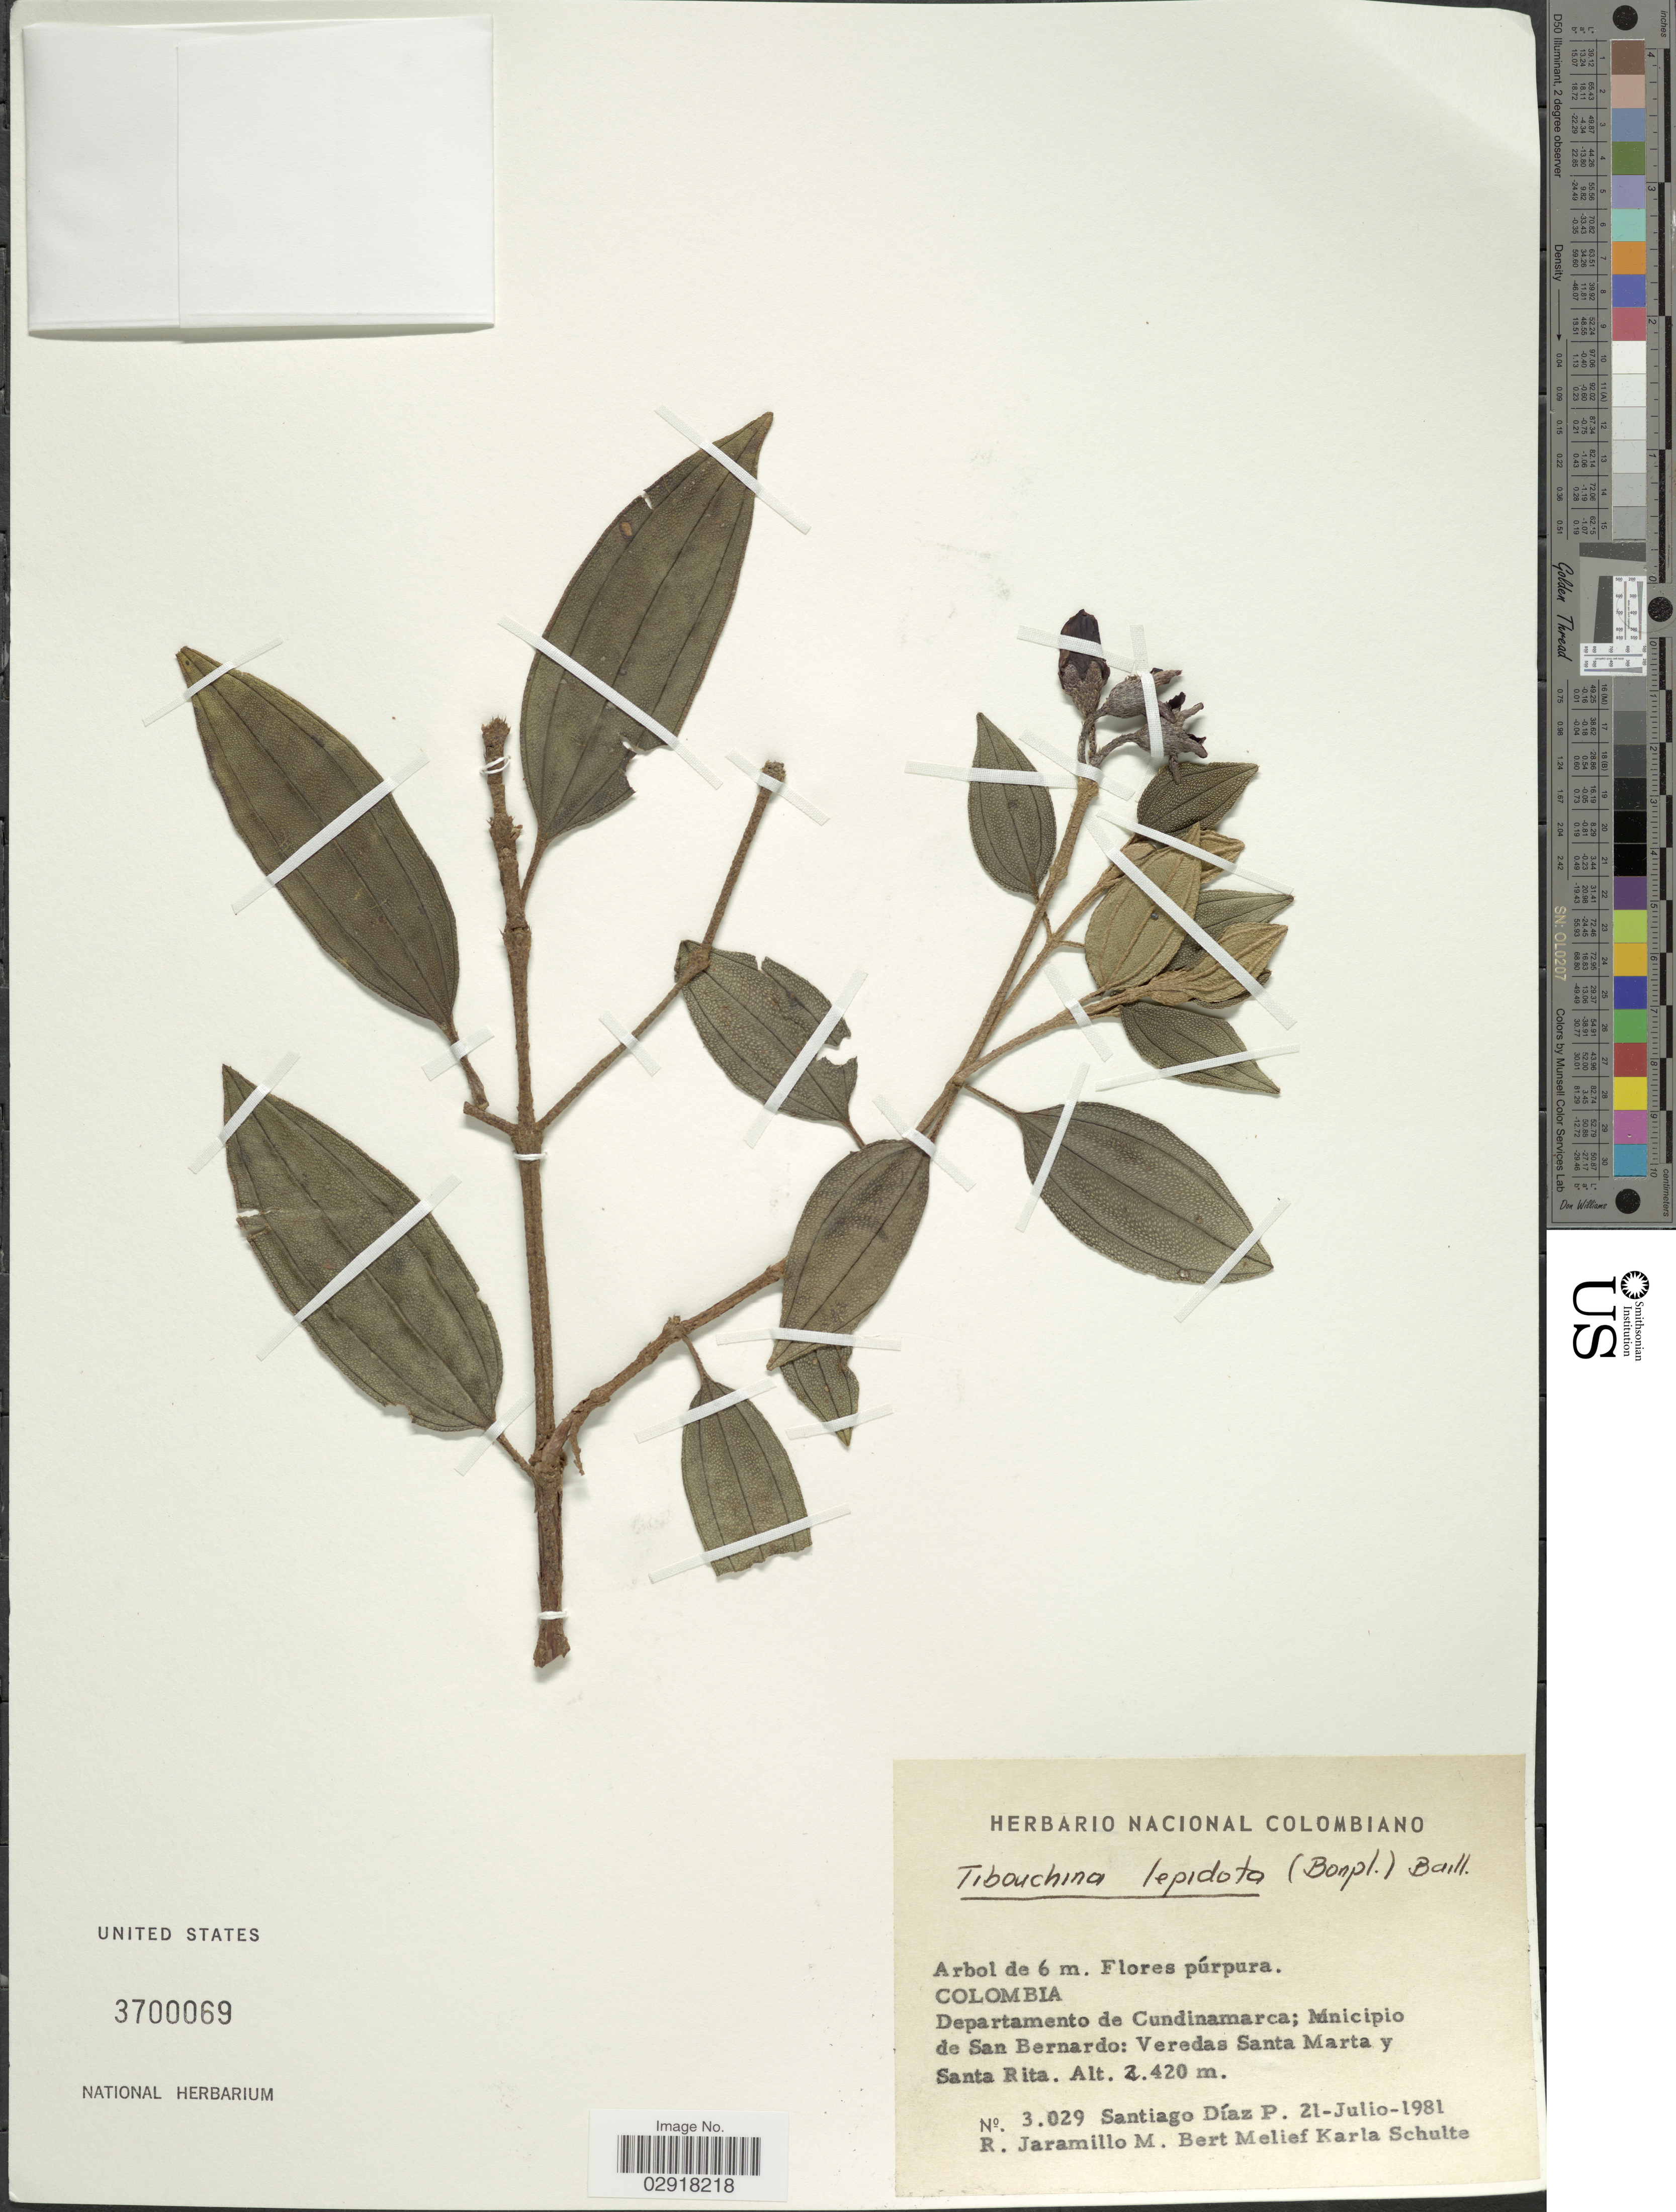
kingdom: Plantae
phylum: Tracheophyta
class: Magnoliopsida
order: Myrtales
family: Melastomataceae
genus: Andesanthus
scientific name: Andesanthus lepidotus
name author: (Humb. & Bonpl.) P.J.F. Guim. & Michelang.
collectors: S. Diaz P., R. Jaramillo M., R. Jaramillo M. & B. Schulte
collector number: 3029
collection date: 1981-07-21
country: Colombia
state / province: Cundinamarca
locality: Departamento de Cundinamarca: Mnicipio de San Bernardo: Veredas Santa Marta y Santa Rita.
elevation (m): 2420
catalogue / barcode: US 3700069